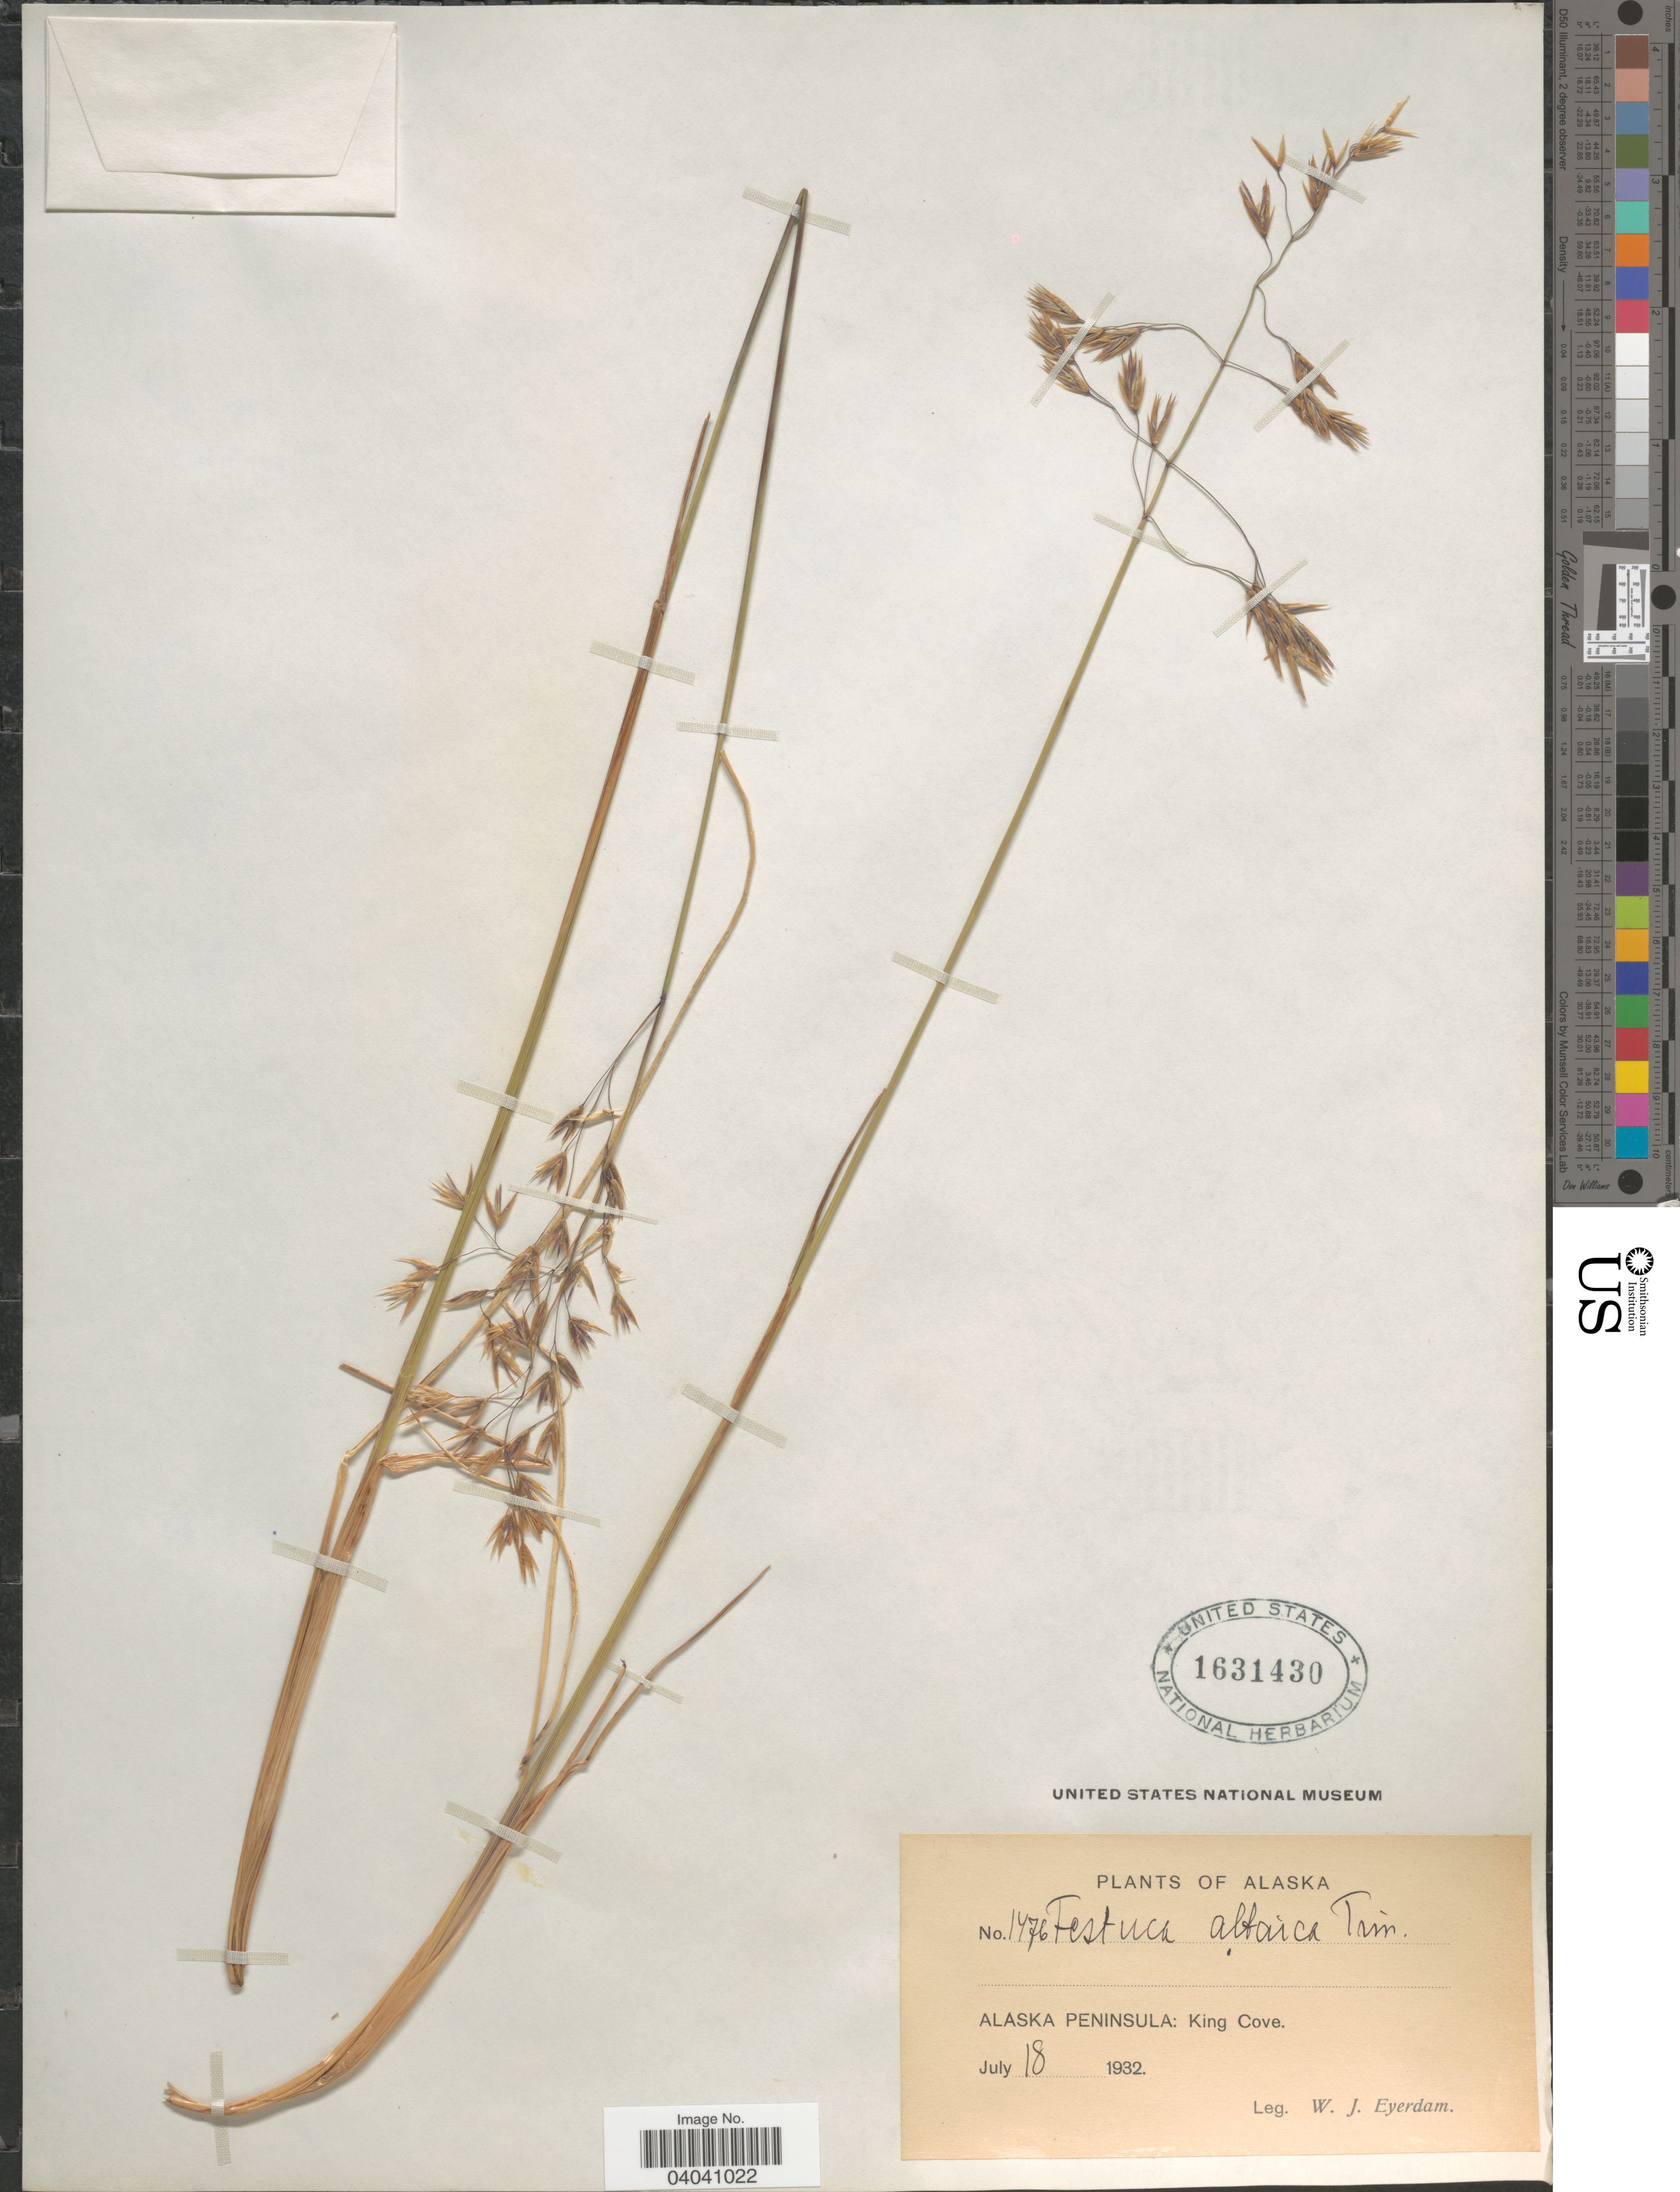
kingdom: Plantae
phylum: Tracheophyta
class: Liliopsida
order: Poales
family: Poaceae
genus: Festuca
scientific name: Festuca altaica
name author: Trin.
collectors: W. J. Eyerdam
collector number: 1476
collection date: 1932-07-18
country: United States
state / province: Alaska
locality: Alaska Peninsula: King Cove.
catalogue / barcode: US 1631430